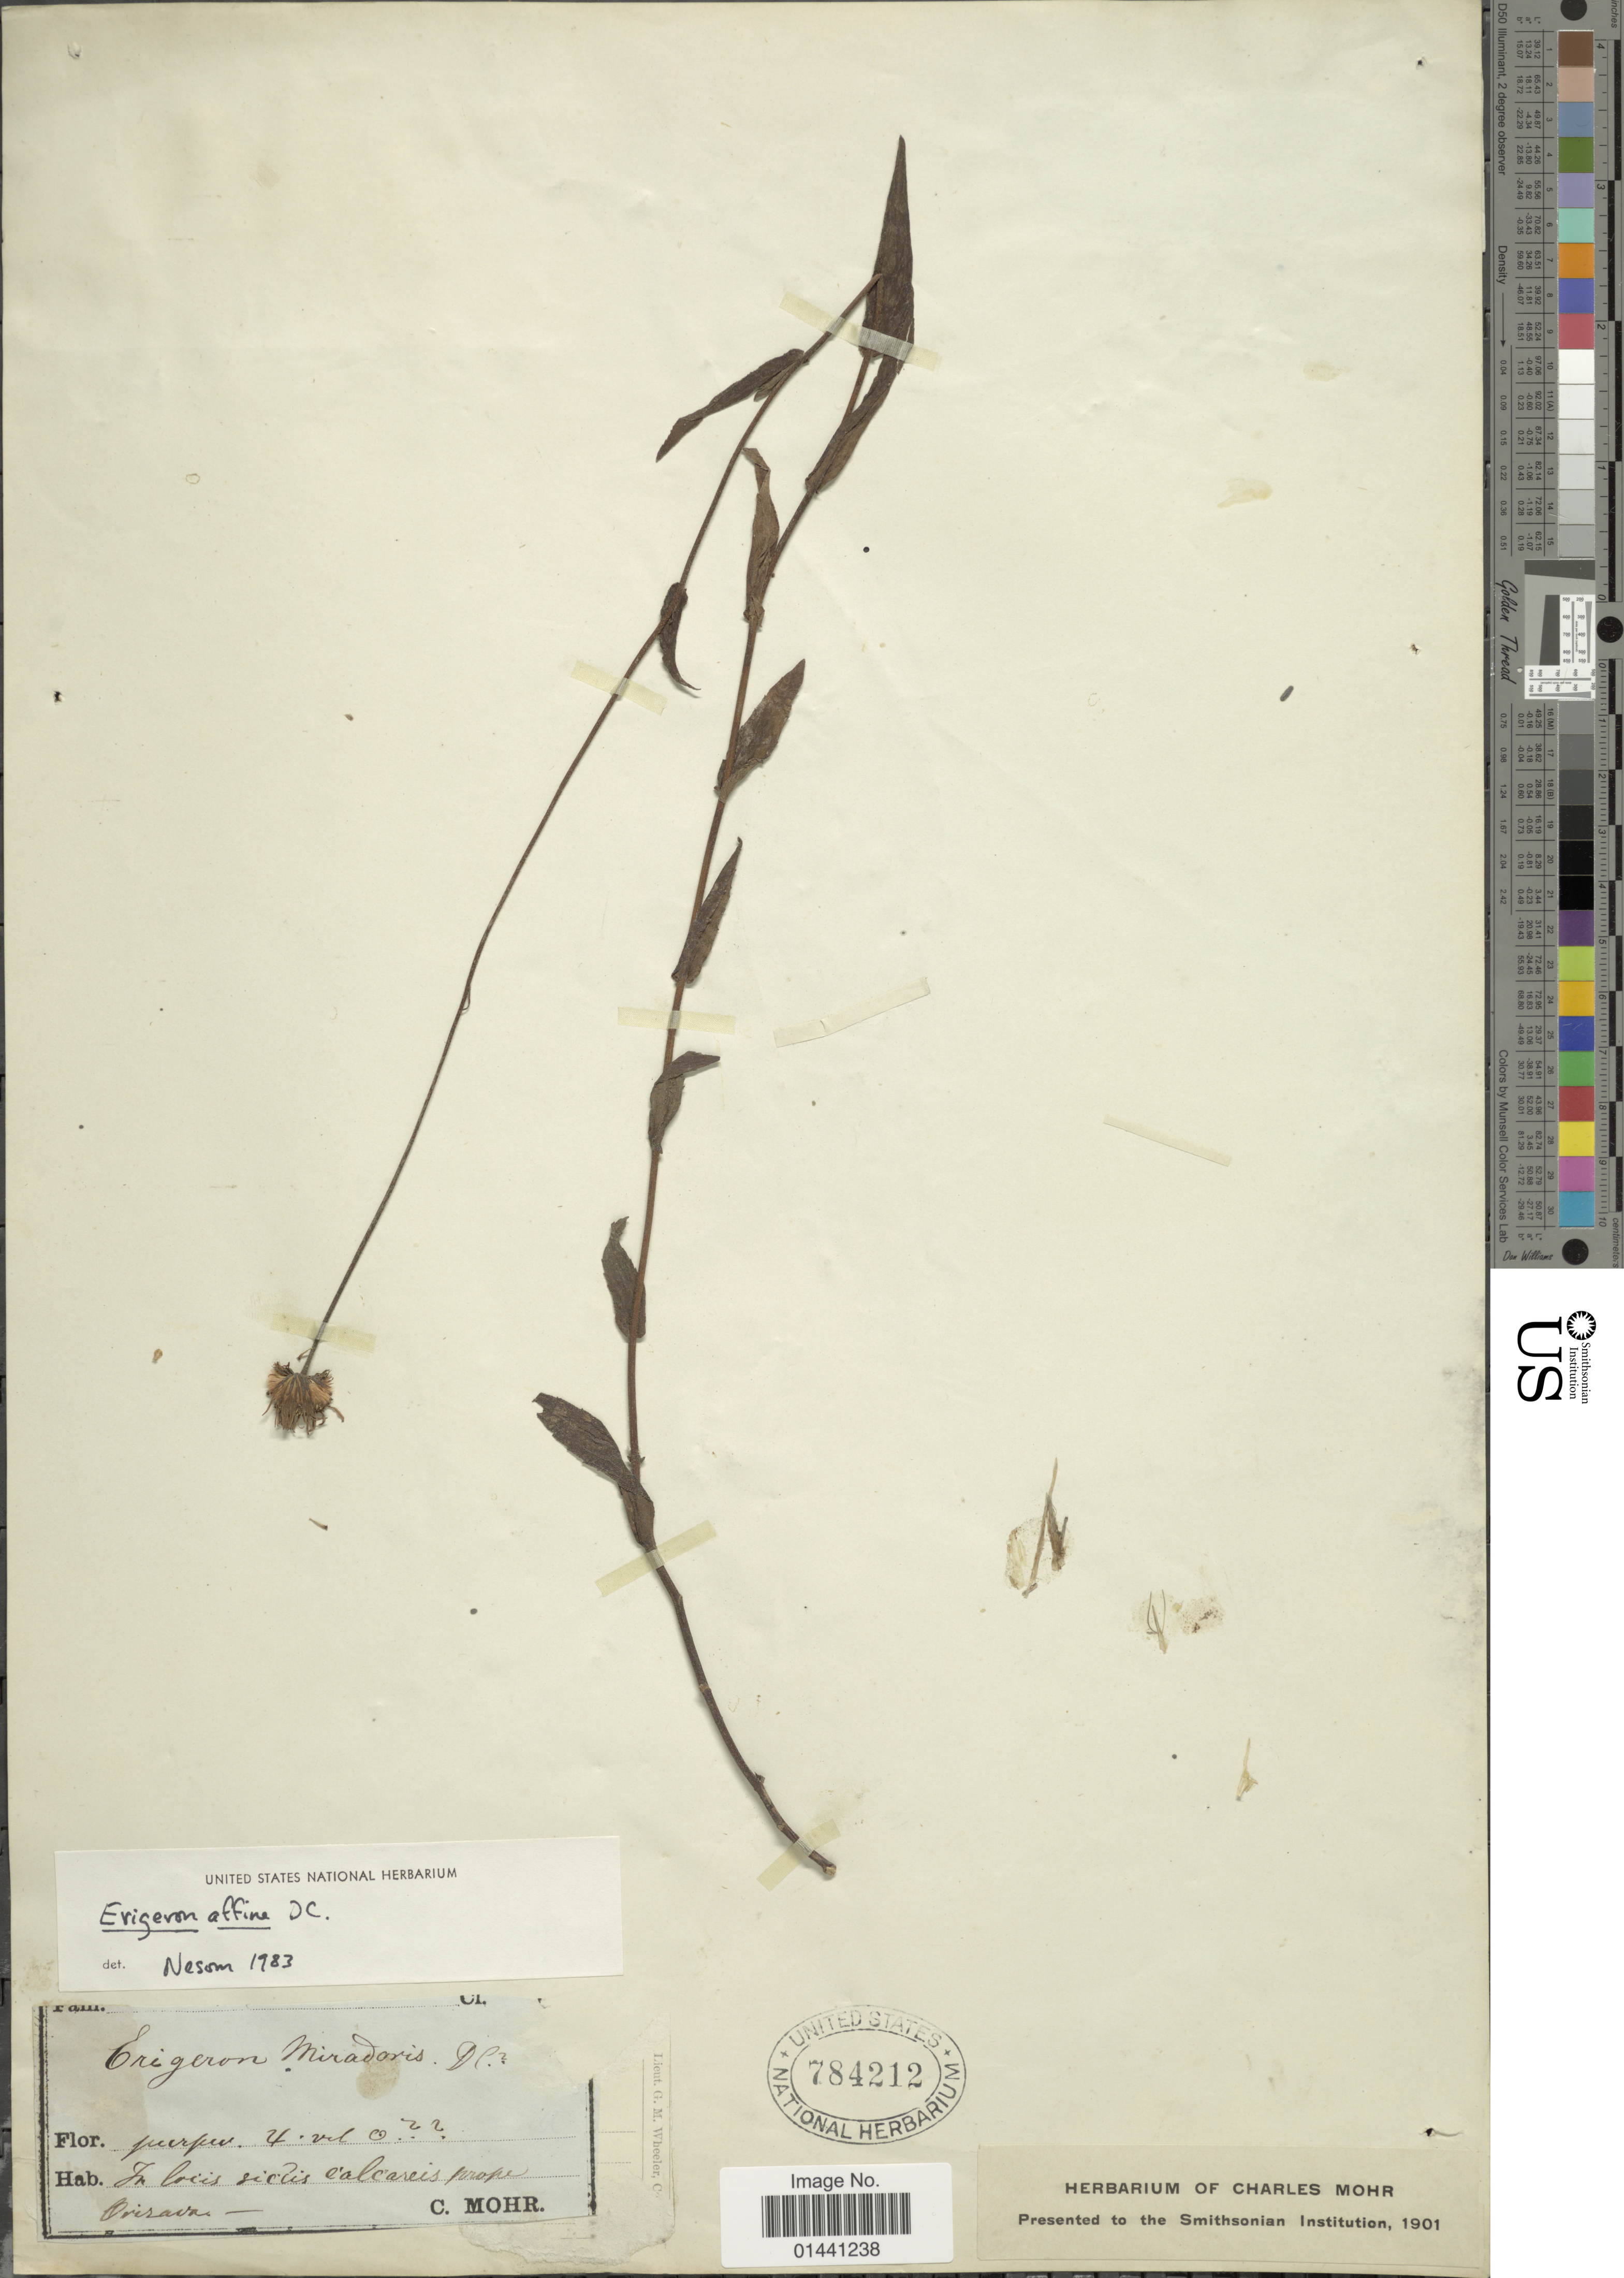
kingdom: Plantae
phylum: Tracheophyta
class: Magnoliopsida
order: Asterales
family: Asteraceae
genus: Erigeron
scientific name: Erigeron affinis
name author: V.M. Badillo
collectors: C. T. Mohr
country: Mexico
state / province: Veracruz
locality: prope Orizaba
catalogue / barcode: US 184212